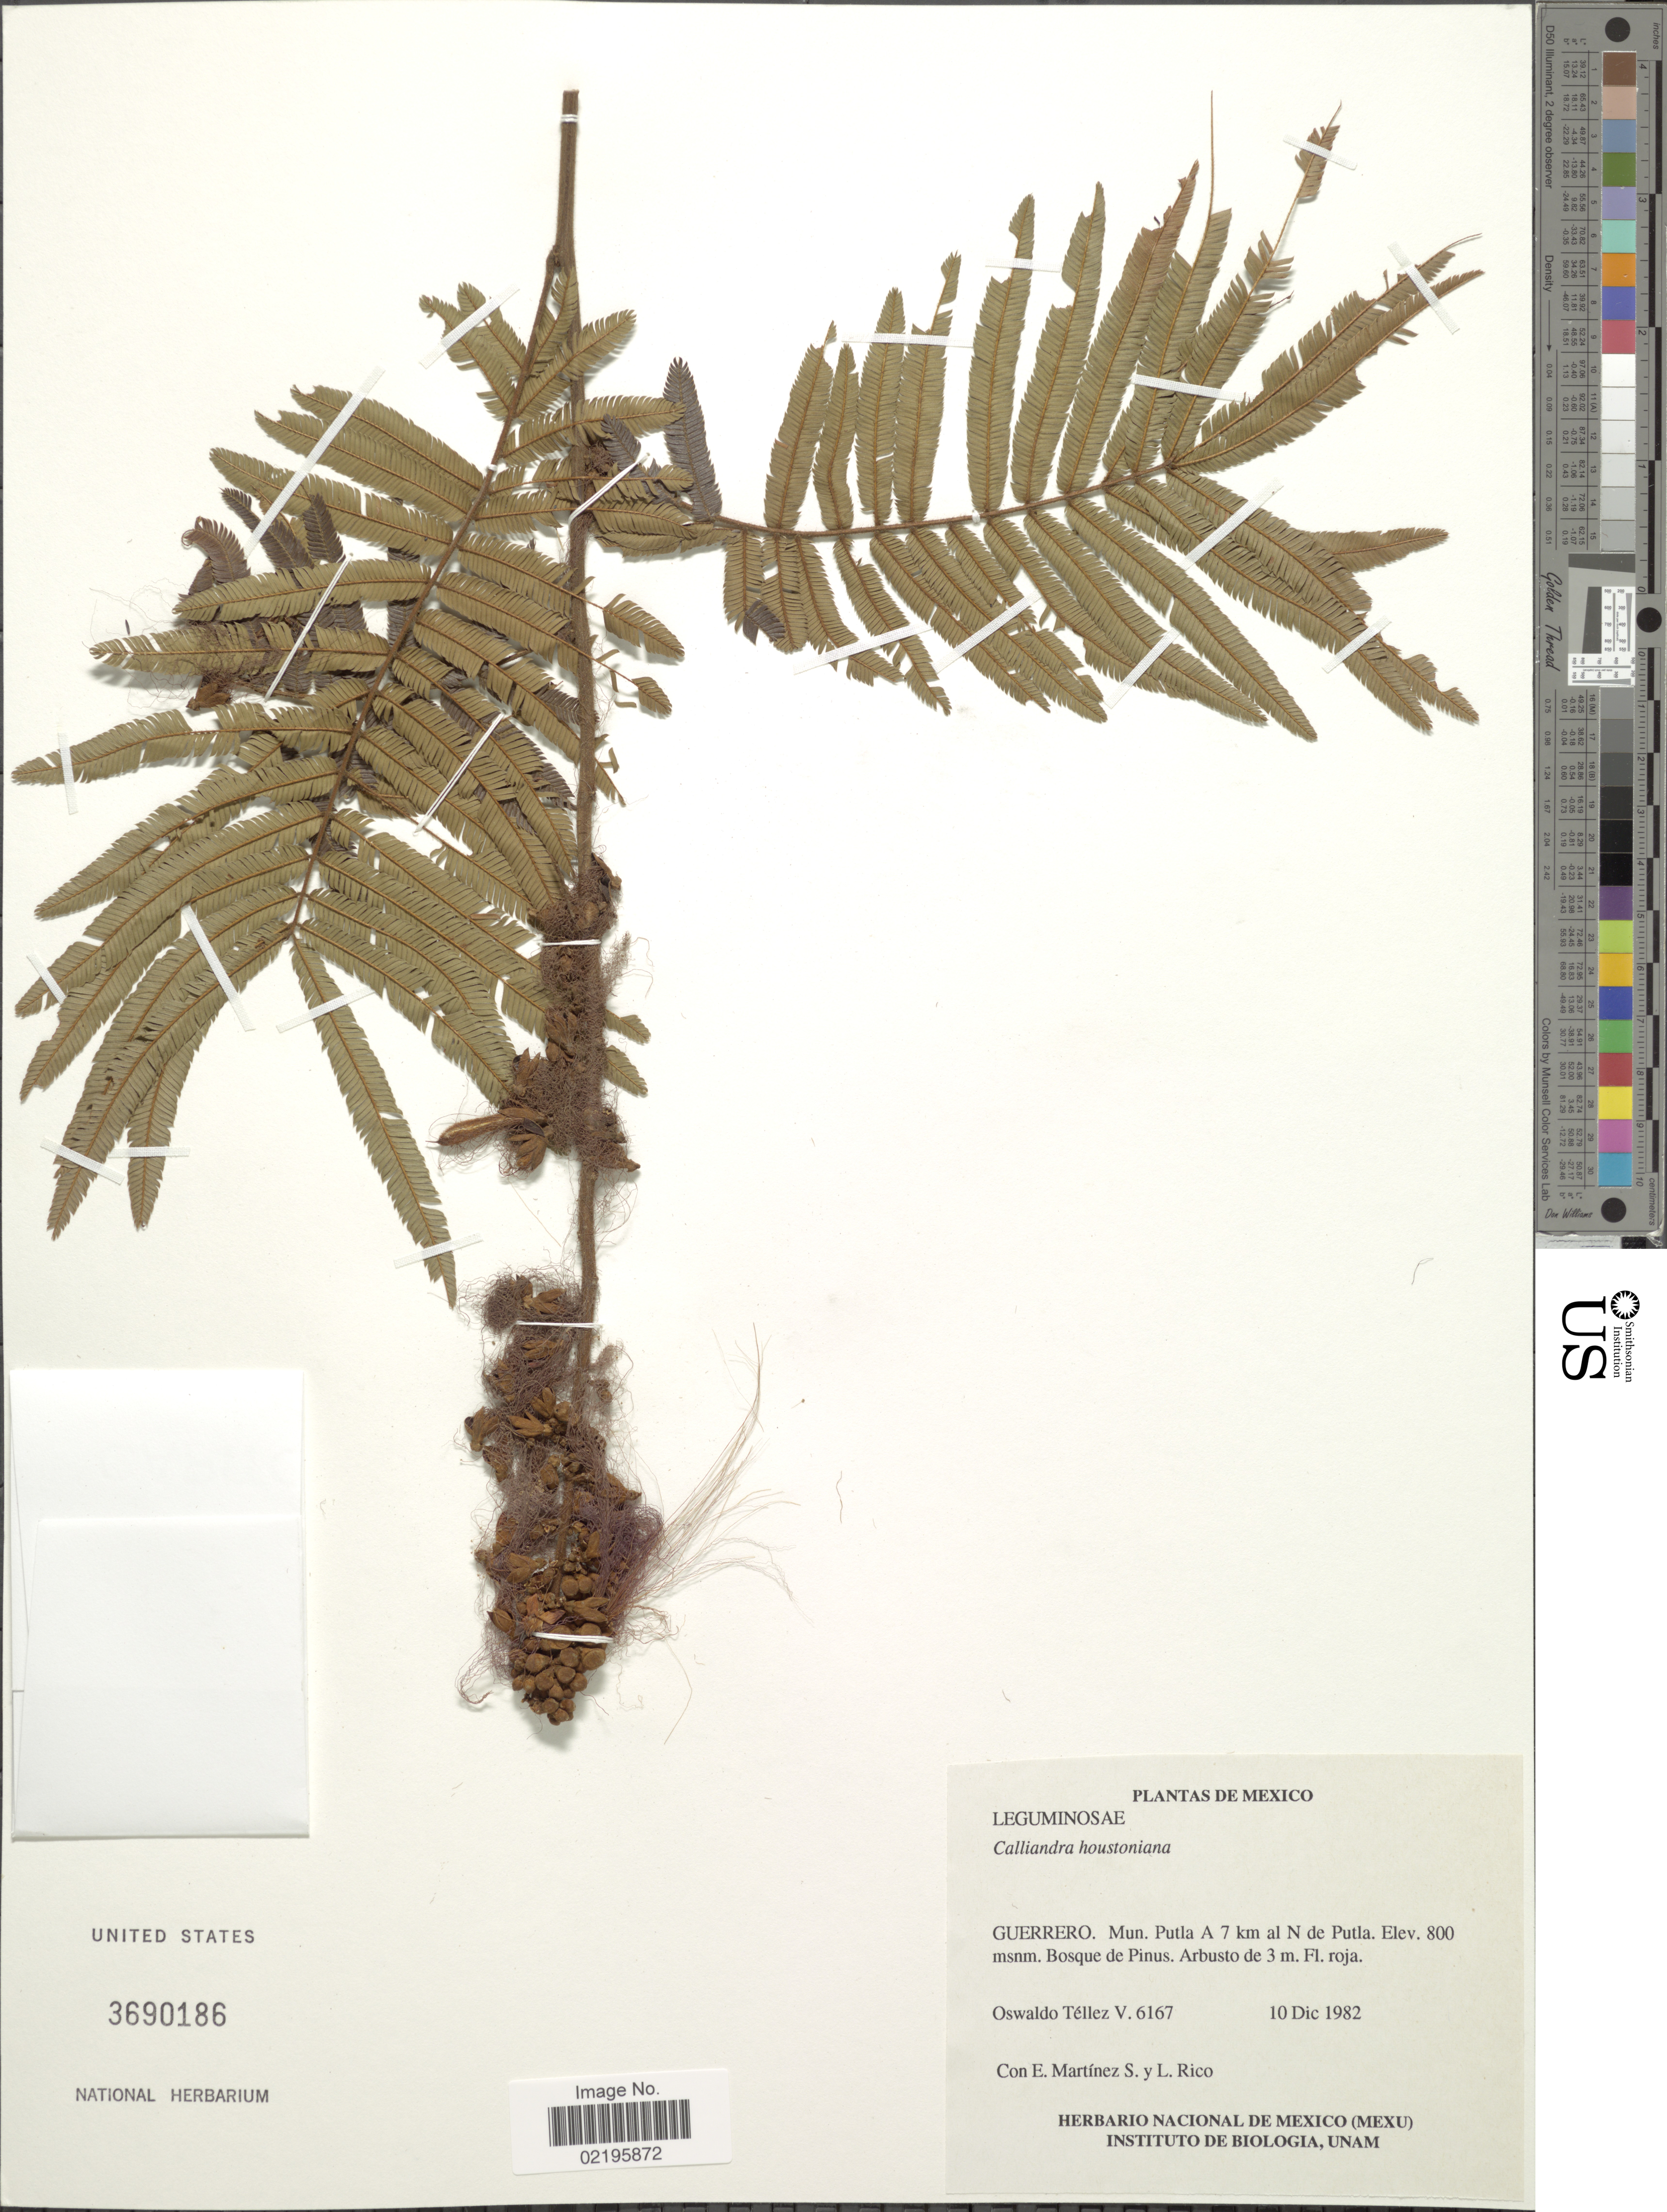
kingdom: Plantae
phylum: Tracheophyta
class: Magnoliopsida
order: Fabales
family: Fabaceae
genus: Calliandra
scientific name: Calliandra houstoniana var. houstoniana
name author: (Mill.) Standl.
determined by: Strong, Mark T., (BOT), Smithsonian Institution - National Museum of Natural History (UNITED STATES)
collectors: O. Téllez V., A. Martínez S. & L. Rico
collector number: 6167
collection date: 1982-12-10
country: Mexico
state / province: Guerrero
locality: Mun. Putla A 7 km al N de Putla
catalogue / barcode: US 3690186